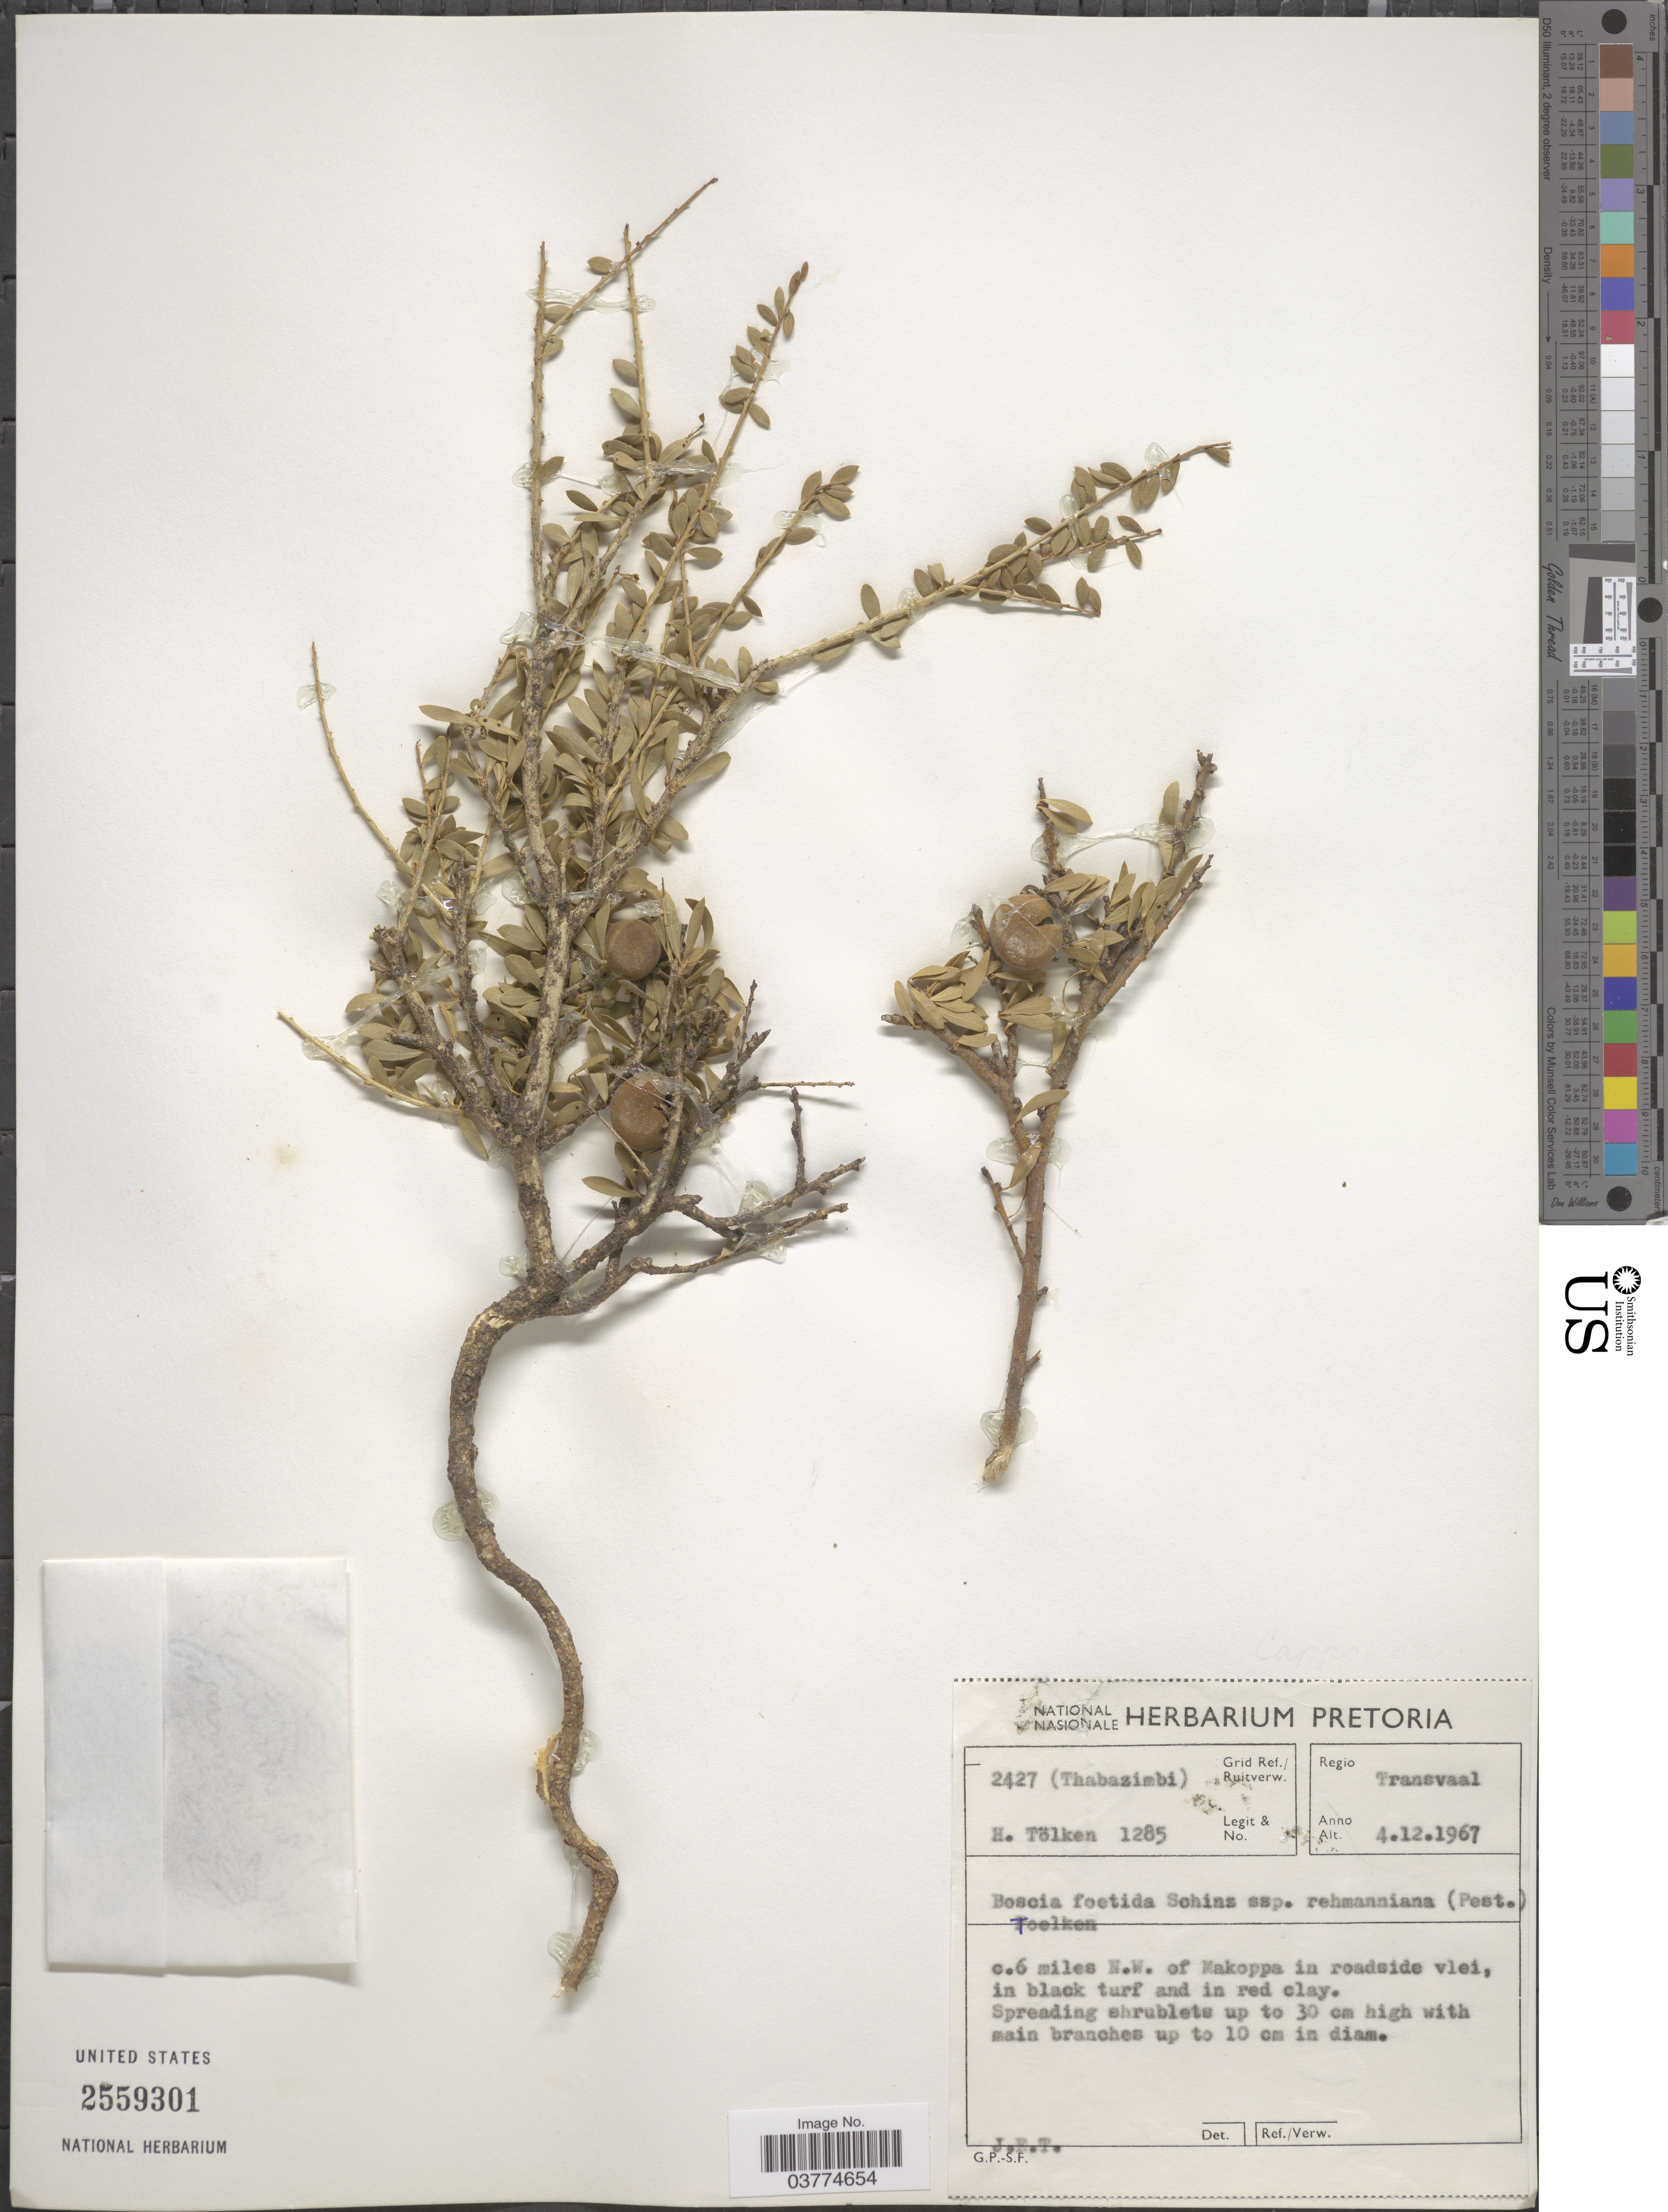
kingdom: Plantae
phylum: Tracheophyta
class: Magnoliopsida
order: Brassicales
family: Capparaceae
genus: Boscia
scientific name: Boscia foetida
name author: Schinz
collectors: H. R. Tölken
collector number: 1285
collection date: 1967-12-04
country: South Africa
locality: Grid Ref./ Ruitverw. 2427 (thabazimbi). Regio Transvaal. C.6 miles N.W. of Makoppa in roadside vlei, in black turf and in red clay.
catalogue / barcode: US 2559301